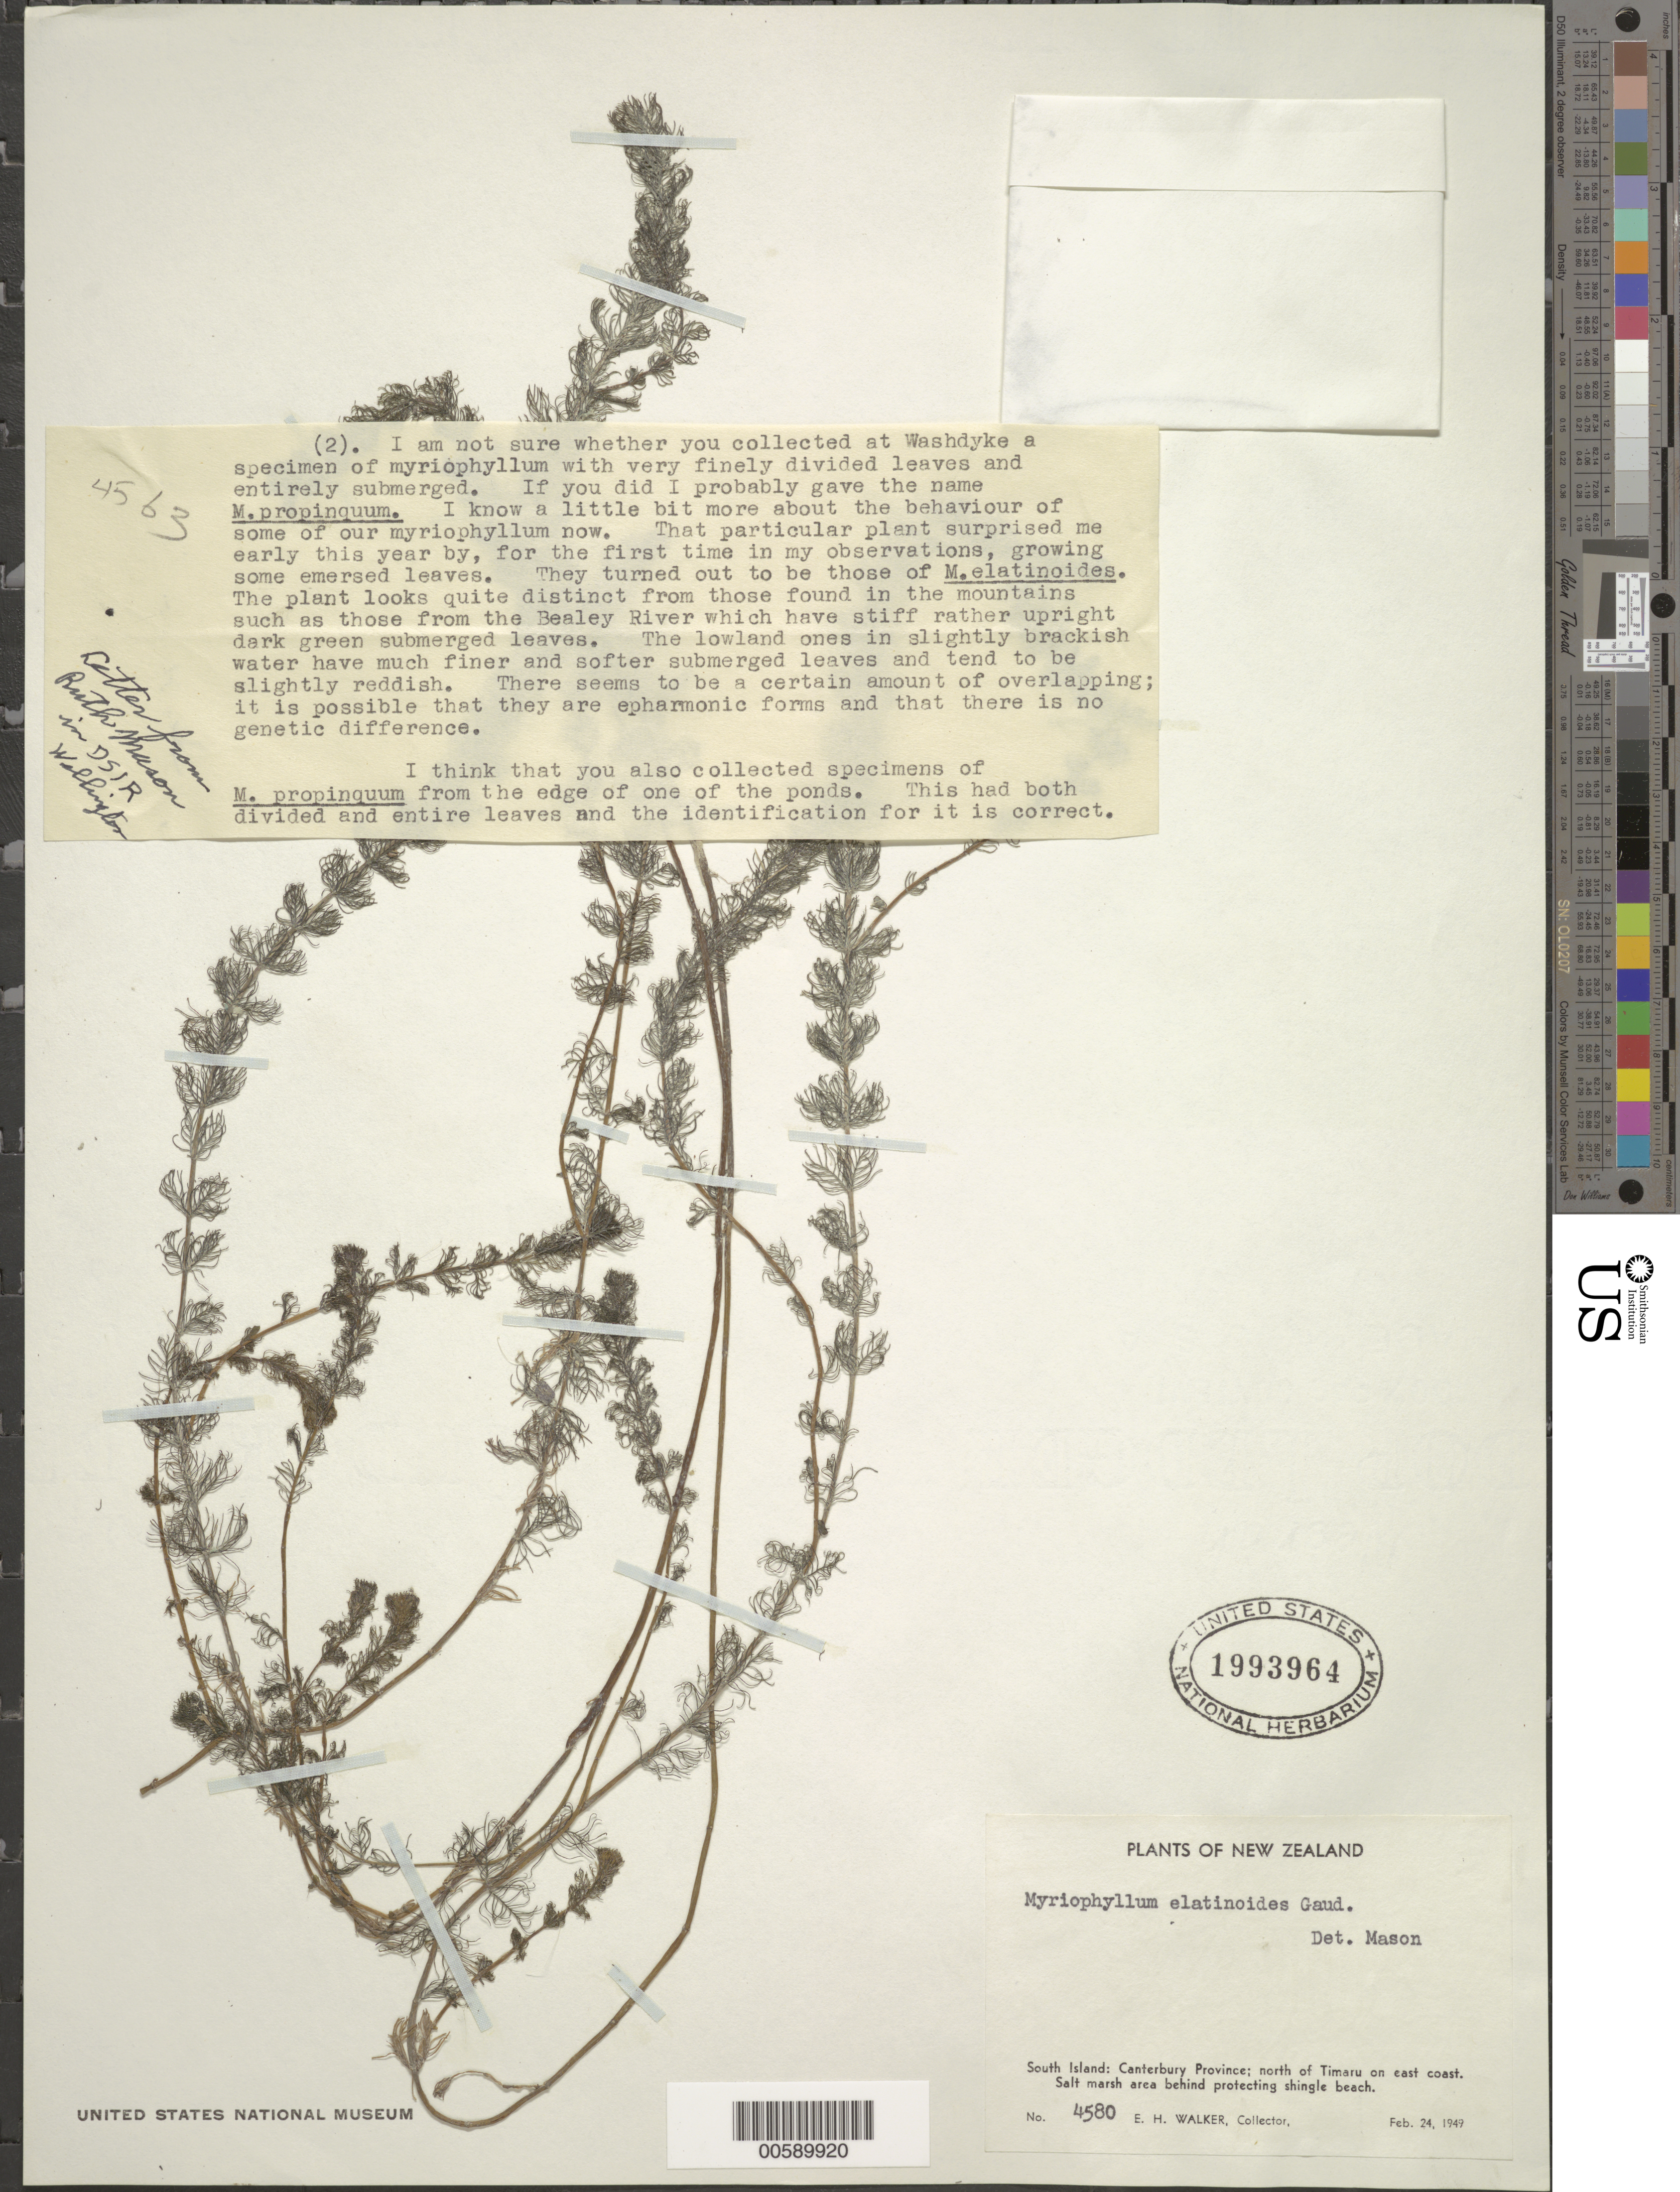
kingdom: Plantae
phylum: Tracheophyta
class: Magnoliopsida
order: Saxifragales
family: Haloragaceae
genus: Myriophyllum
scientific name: Myriophyllum elatinoides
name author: Gaudich.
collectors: E. H. Walker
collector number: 4580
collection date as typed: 24 Feb 1949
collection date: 1949-02-24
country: New Zealand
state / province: Canterbury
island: South Island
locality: Timaru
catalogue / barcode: US 1993964